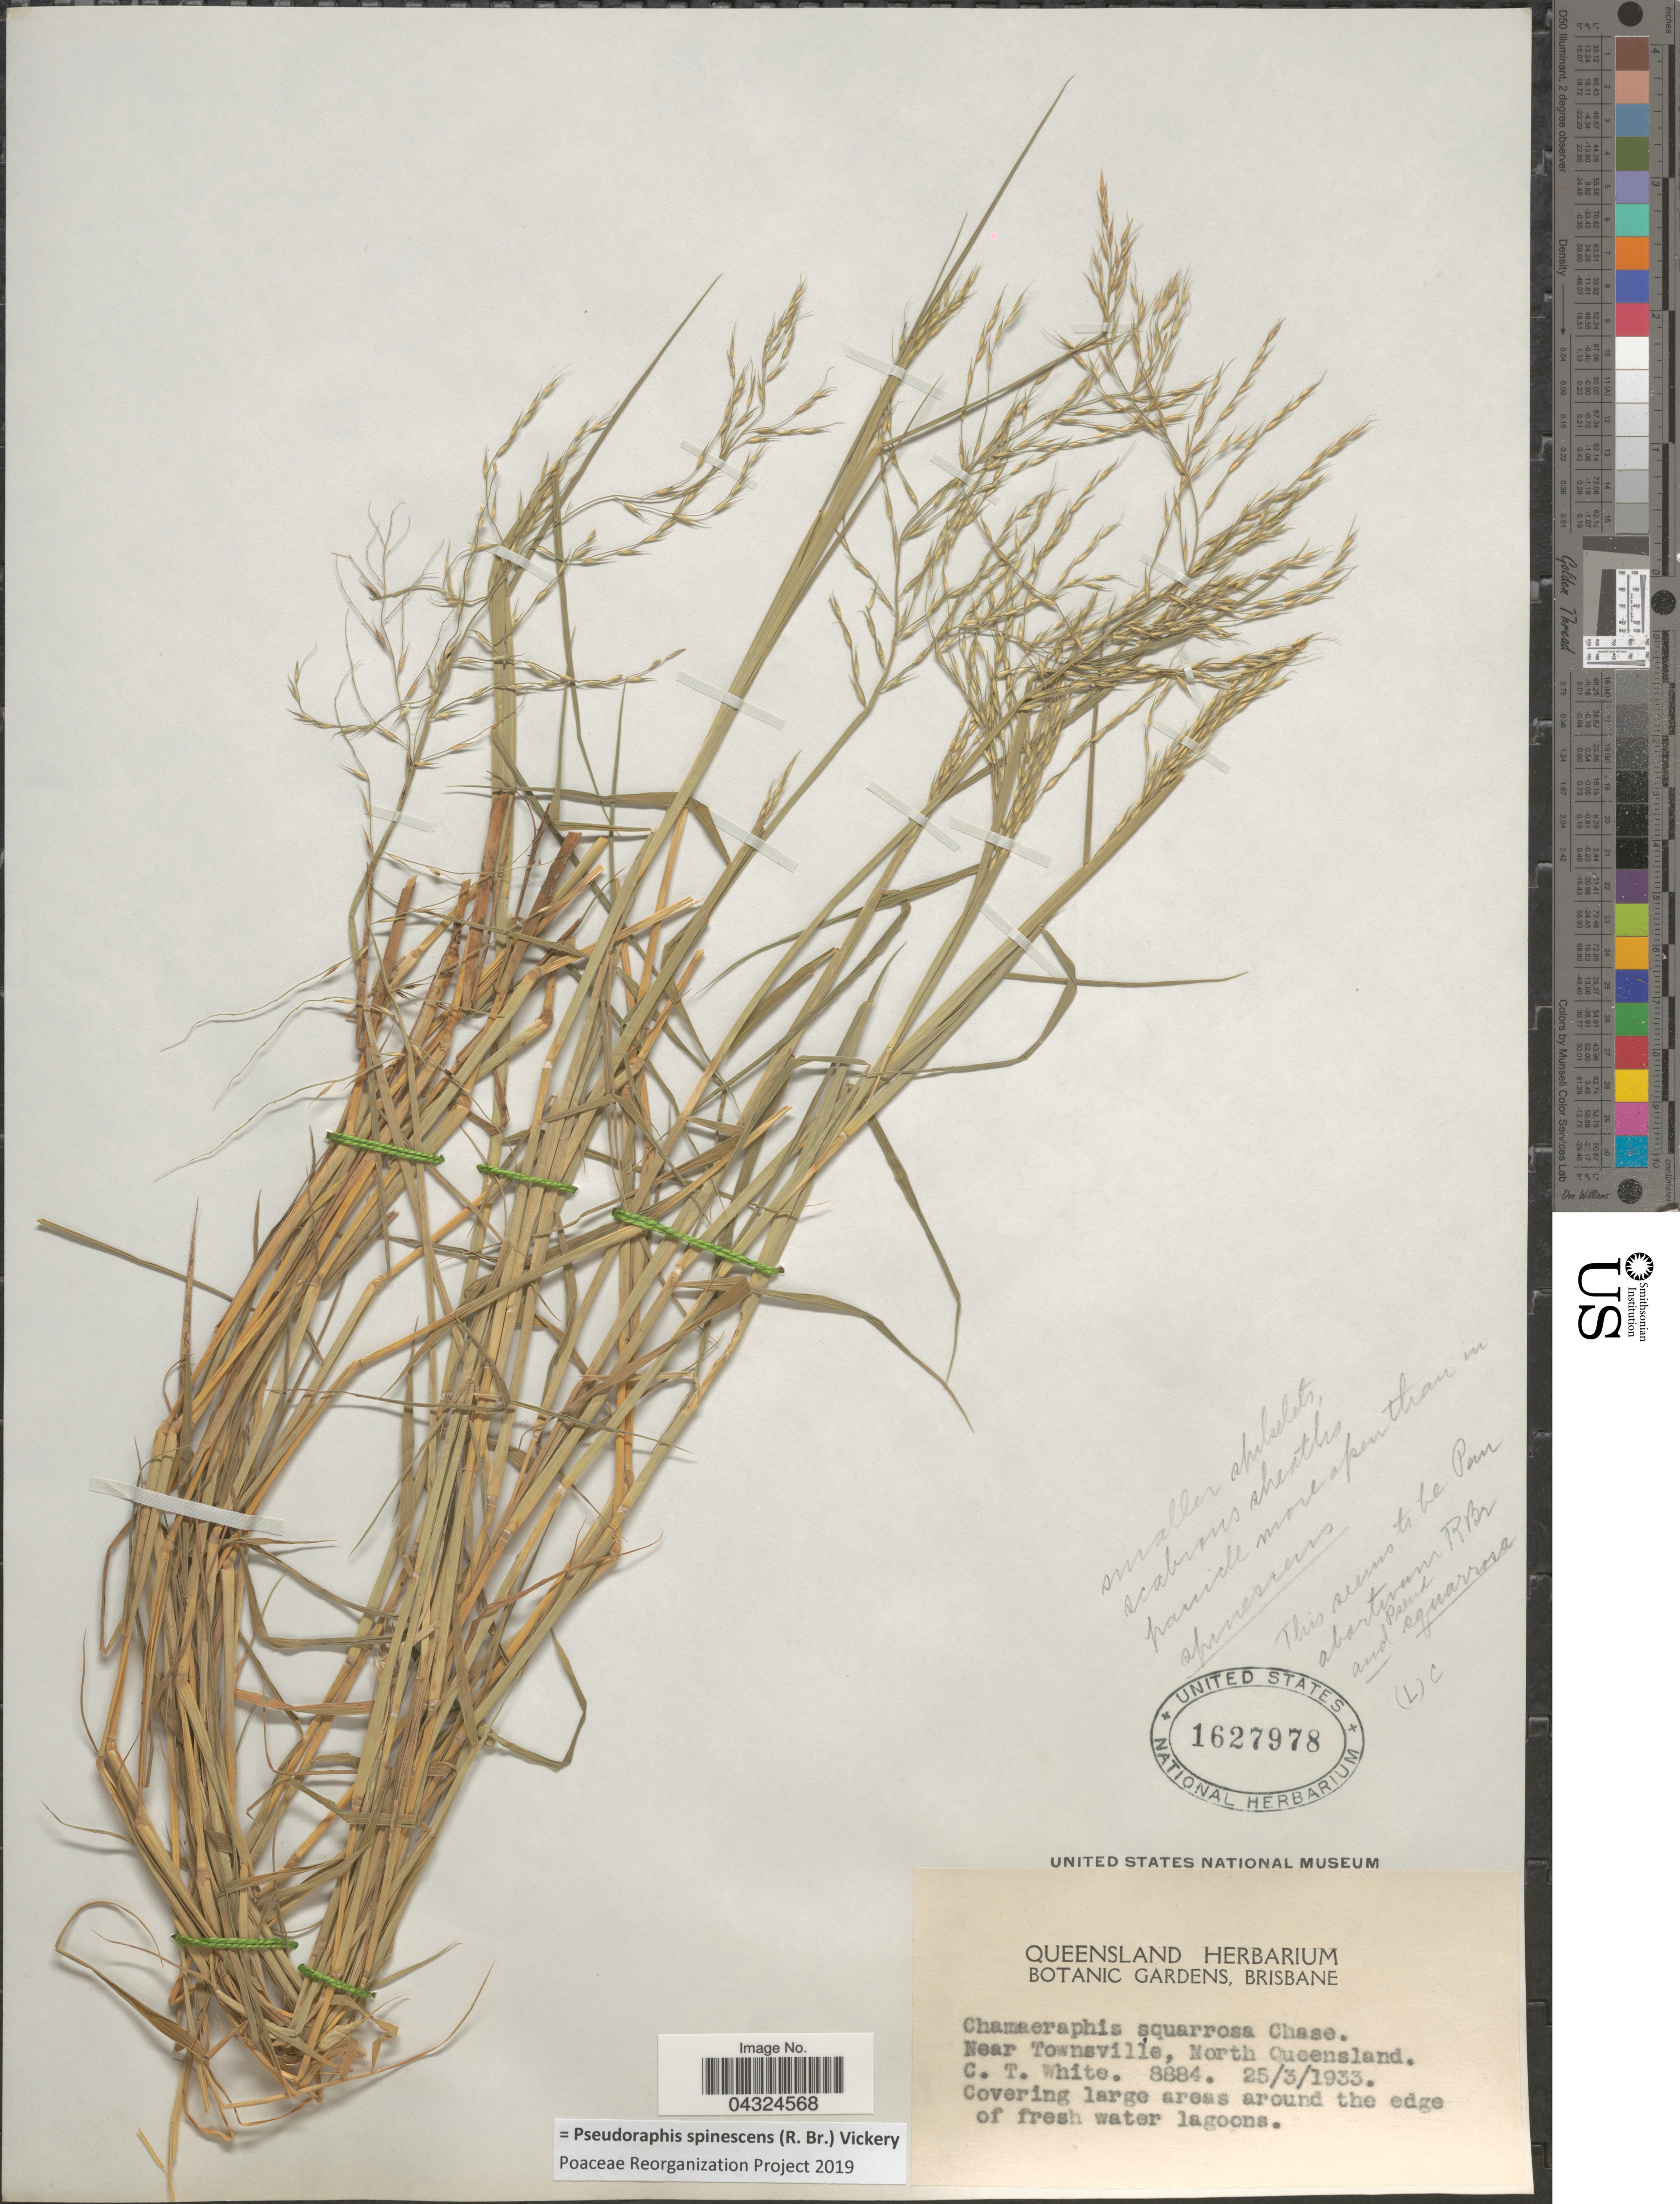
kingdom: Plantae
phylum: Tracheophyta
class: Liliopsida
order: Poales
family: Poaceae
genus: Pseudoraphis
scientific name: Pseudoraphis spinescens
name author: (R. Br.) Vickery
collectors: C. T. White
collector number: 8884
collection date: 1933-03-25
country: Australia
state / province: Queensland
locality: Near Townsville, North Queensland.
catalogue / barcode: US 1627978